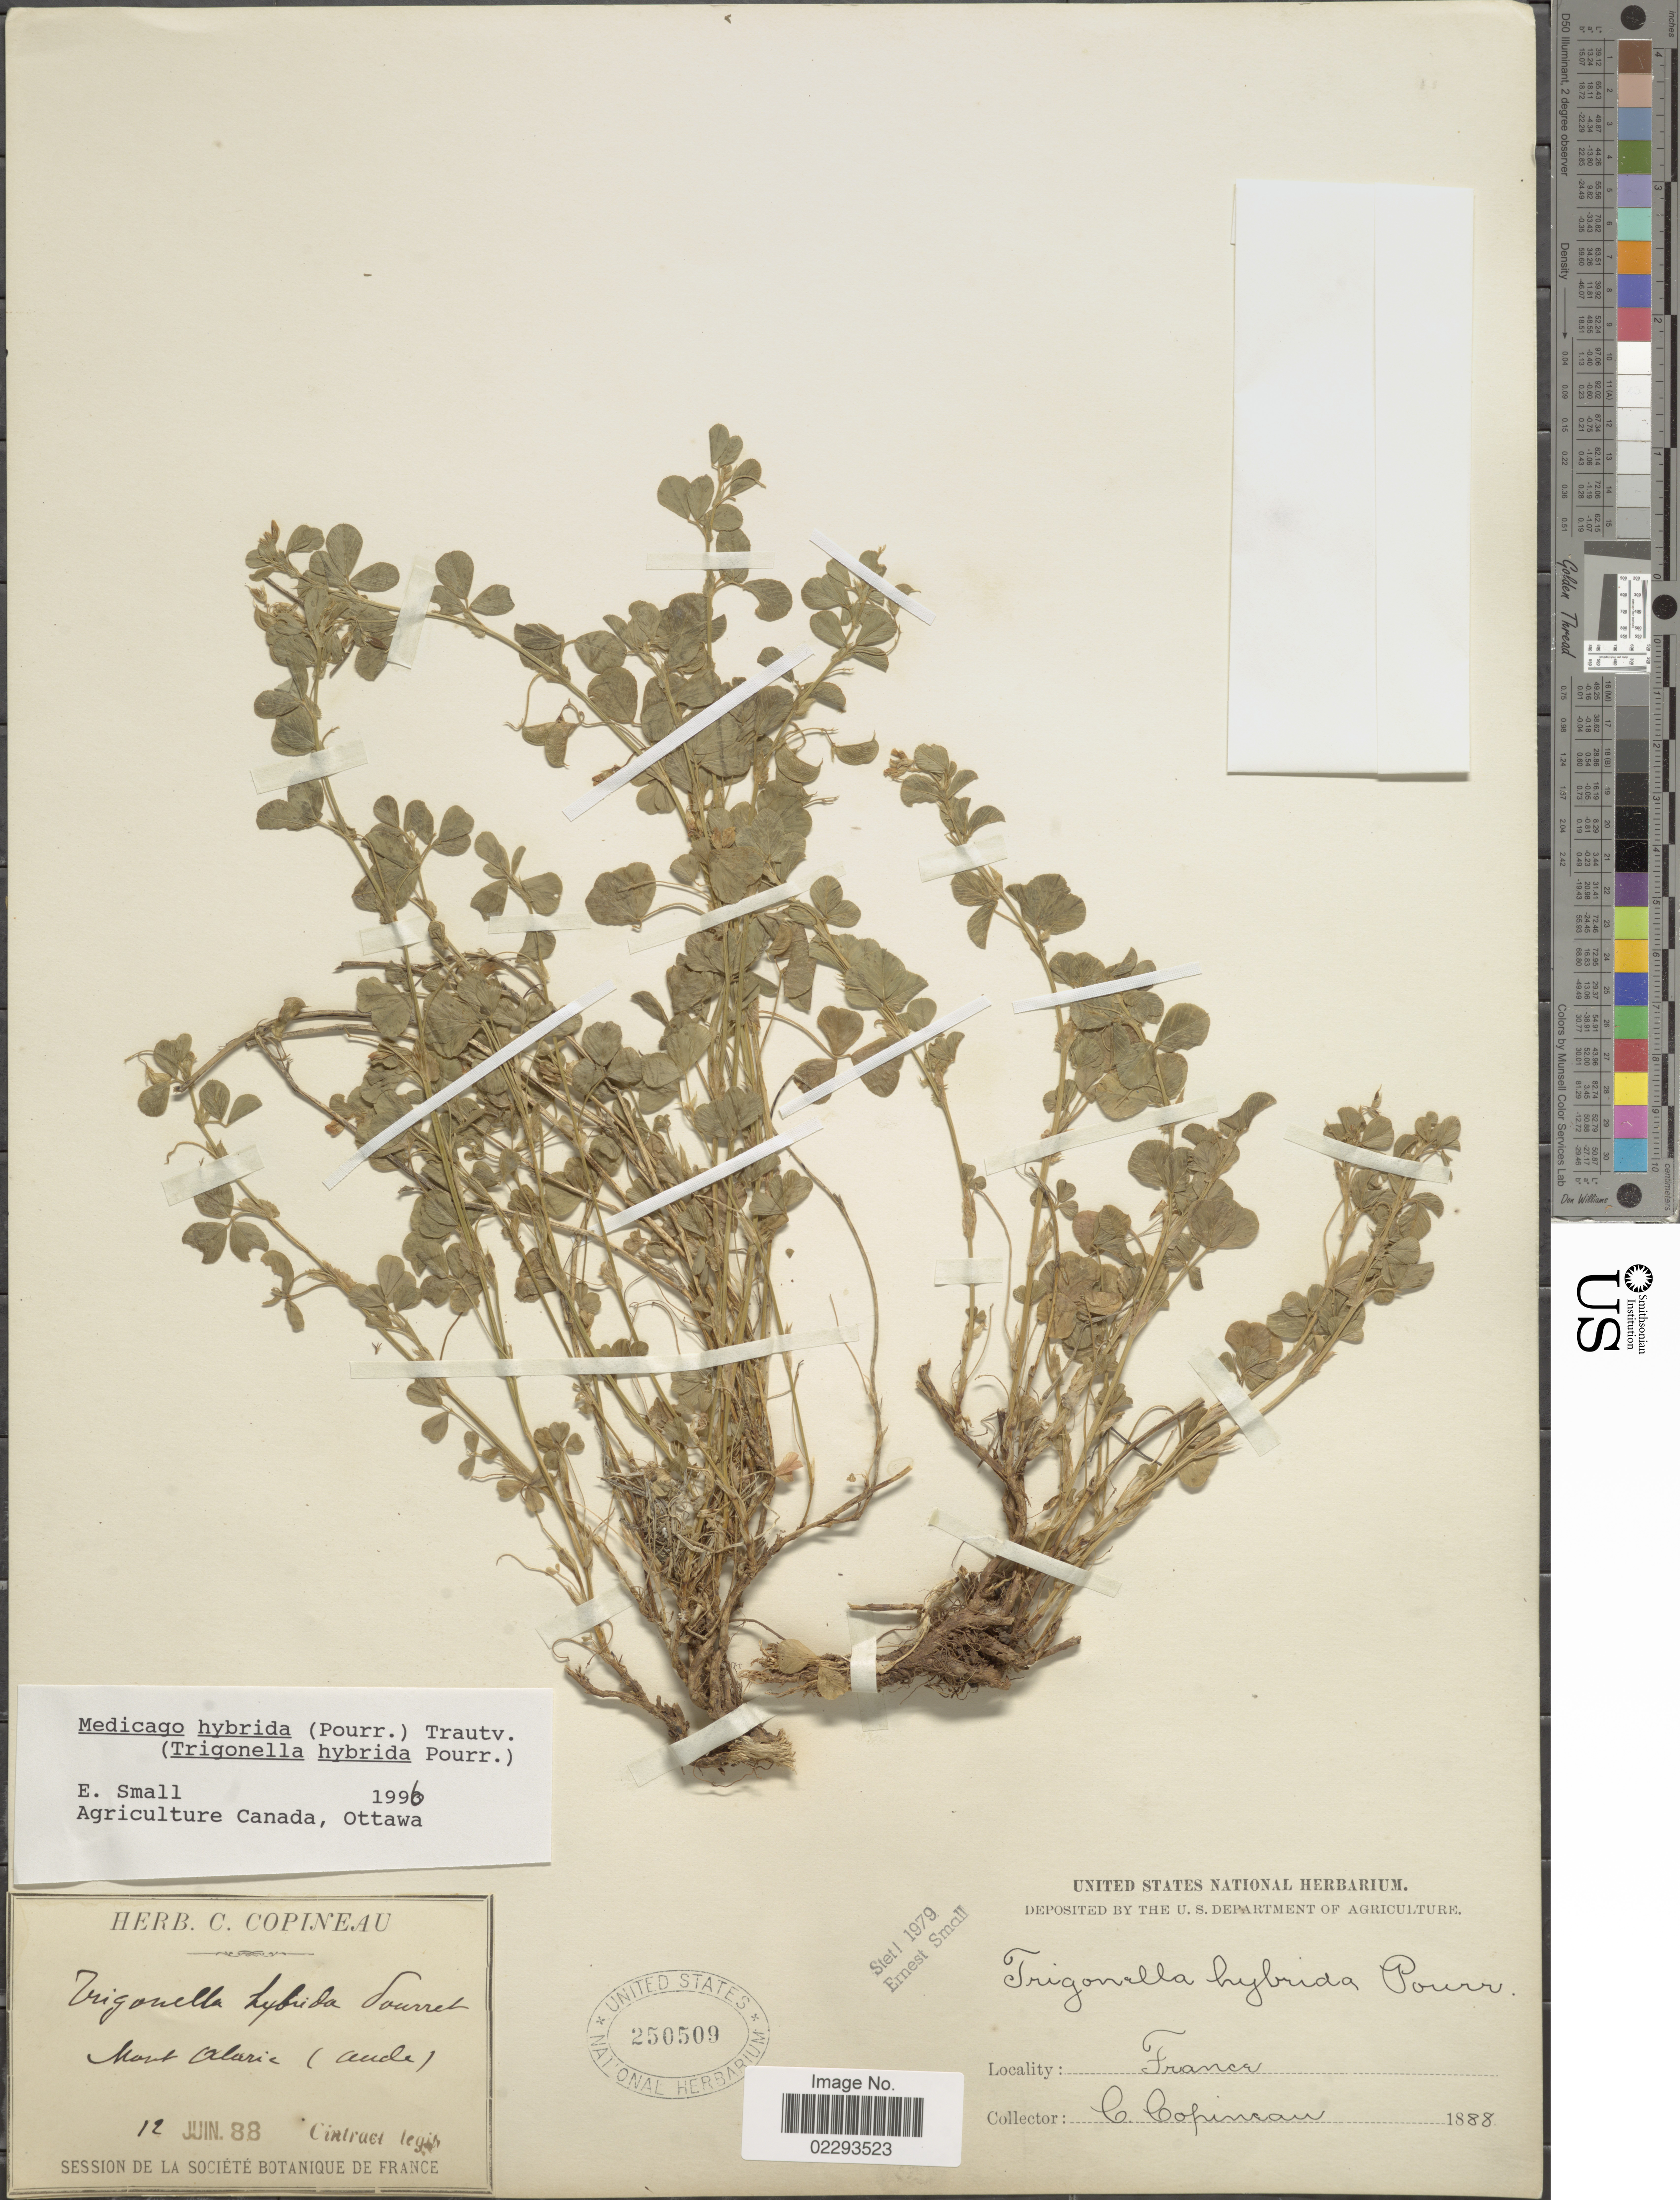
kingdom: Plantae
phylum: Tracheophyta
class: Magnoliopsida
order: Fabales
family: Fabaceae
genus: Medicago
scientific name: Medicago hybrida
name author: (Pourr.) Trautv.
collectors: C. Copineau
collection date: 1888-06-12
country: France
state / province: Occitanie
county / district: Aude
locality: Mont Alaric (Aude)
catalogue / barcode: US 250509